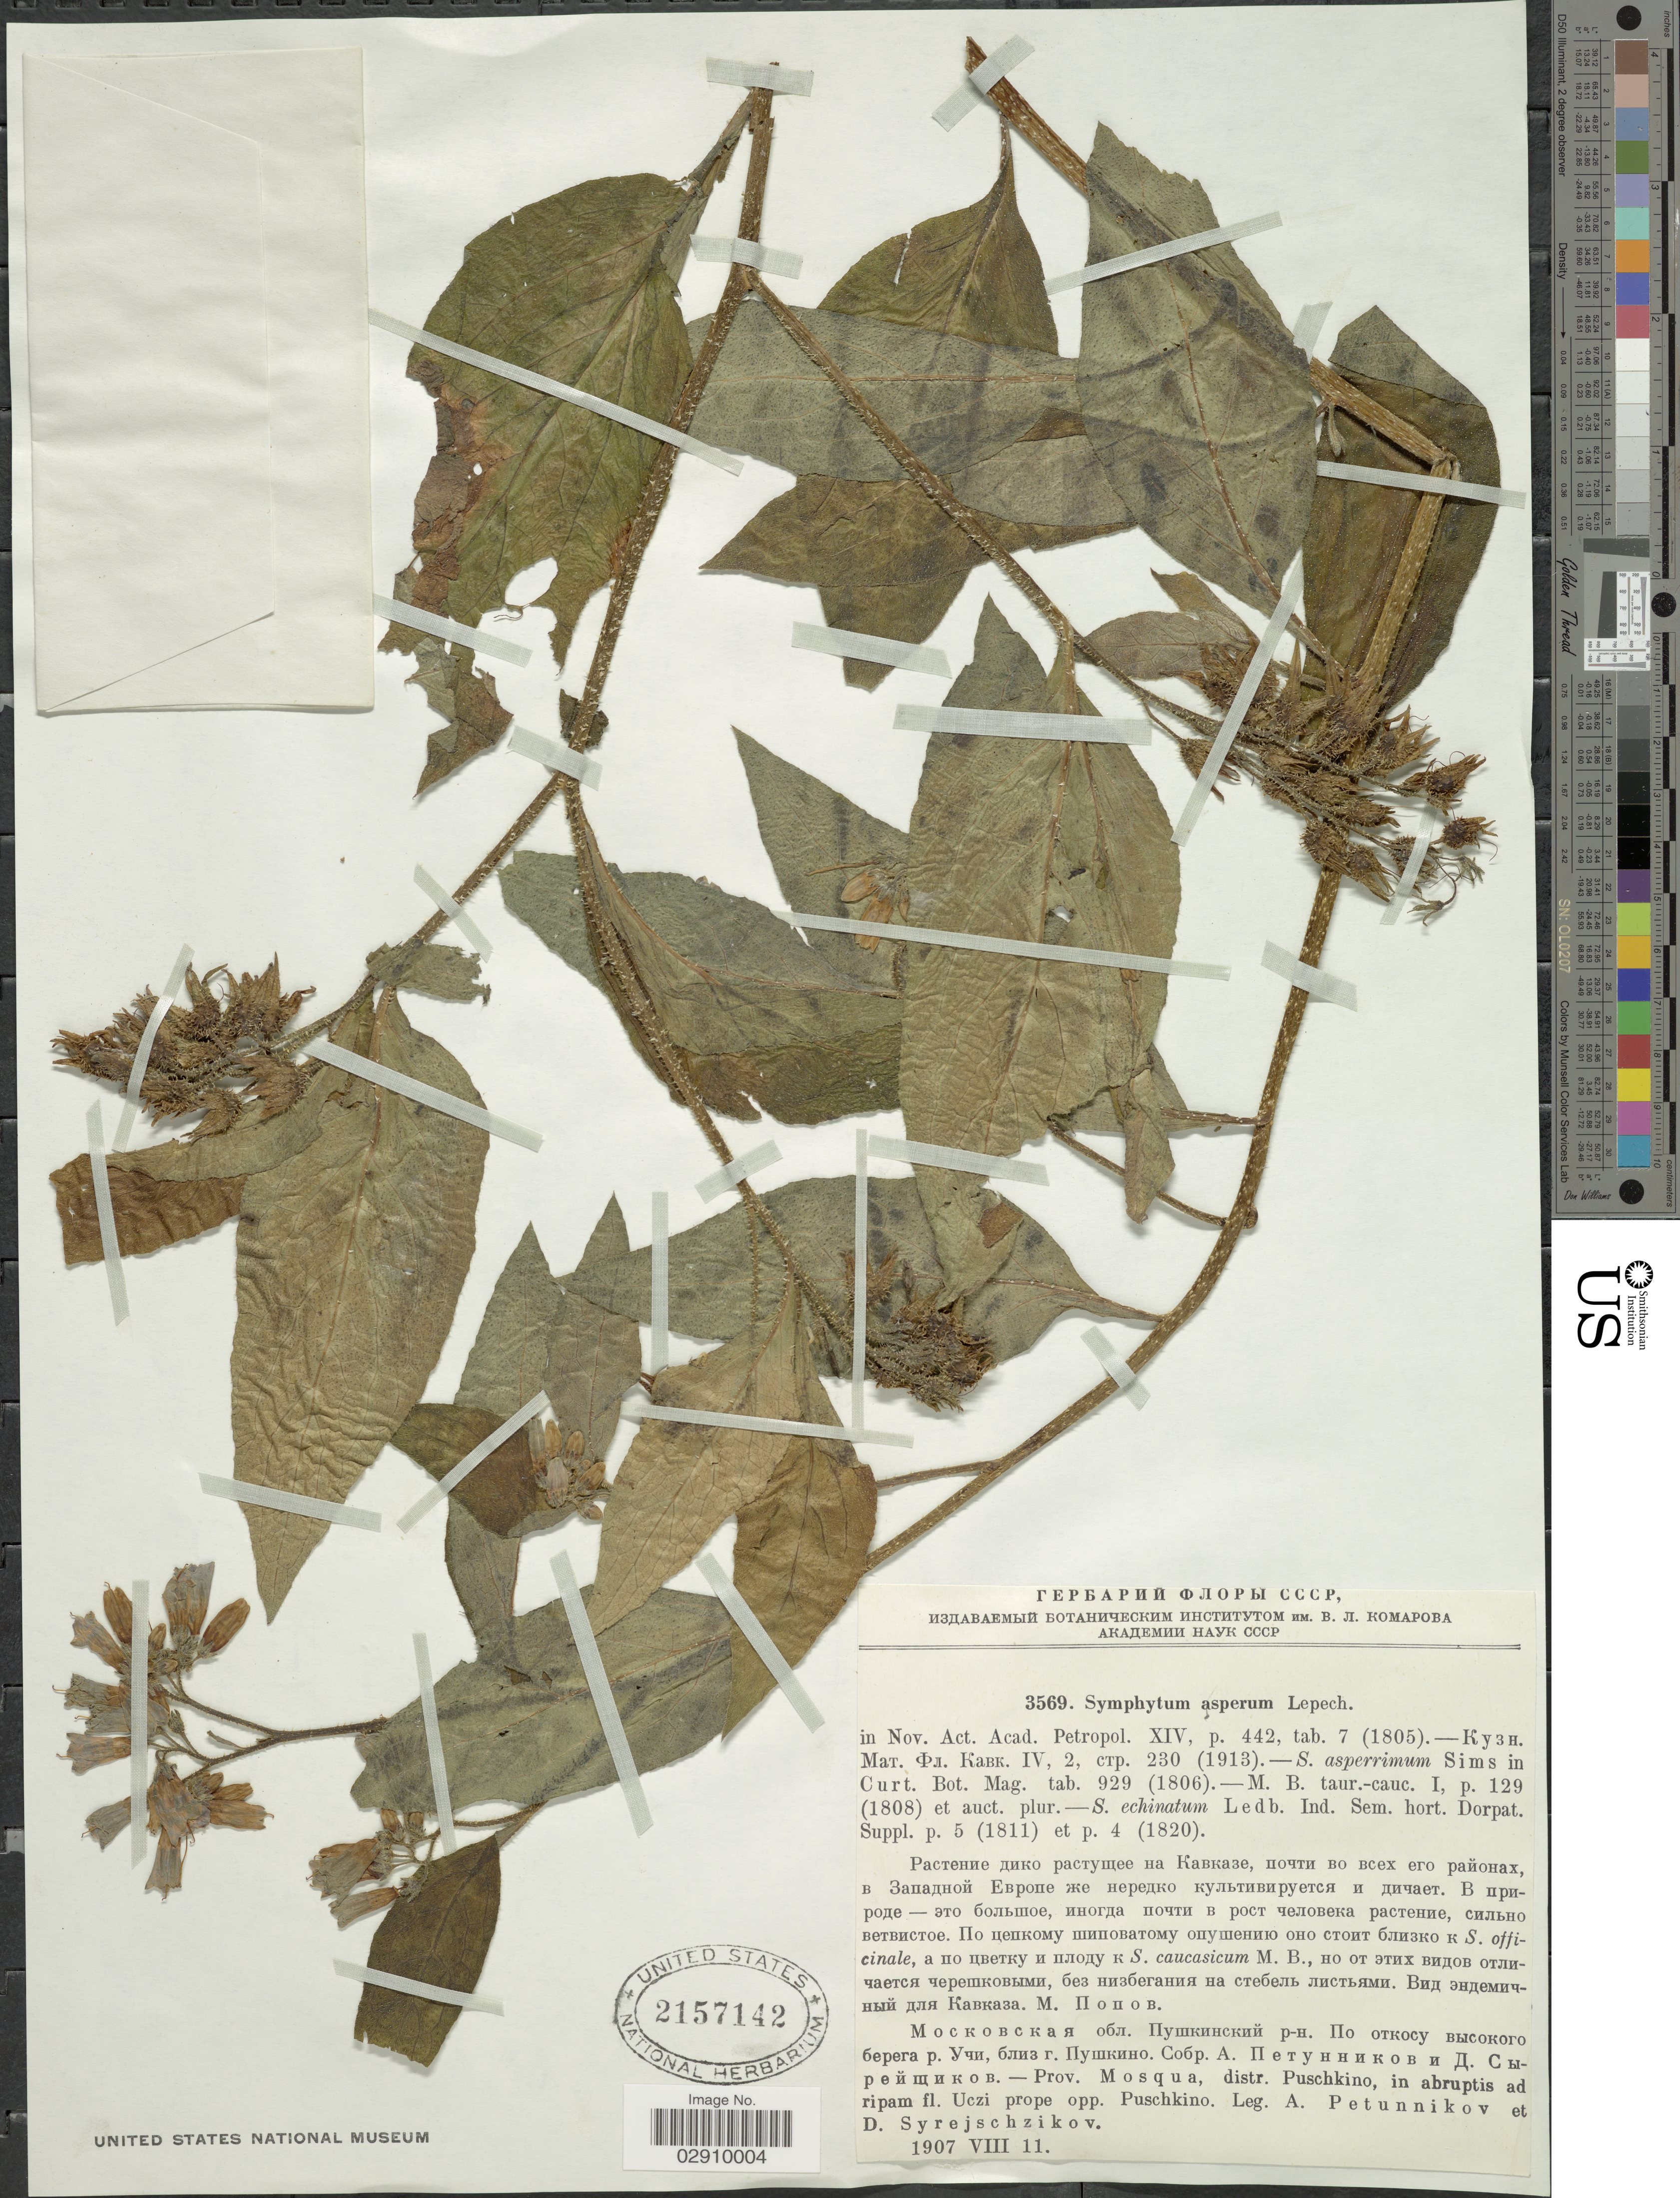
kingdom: Plantae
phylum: Tracheophyta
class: Magnoliopsida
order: Boraginales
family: Boraginaceae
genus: Symphytum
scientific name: Symphytum asperum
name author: Lepech.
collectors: A. Petunnikov & D. Syrejschzikov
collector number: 3569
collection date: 1907-08-11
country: Russian Federation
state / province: Moscow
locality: X, prov. Mosqua, distr. Puschkino, in abruptis ad ripam fl. Uczi prope opp. Puschkino.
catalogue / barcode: US 2157142